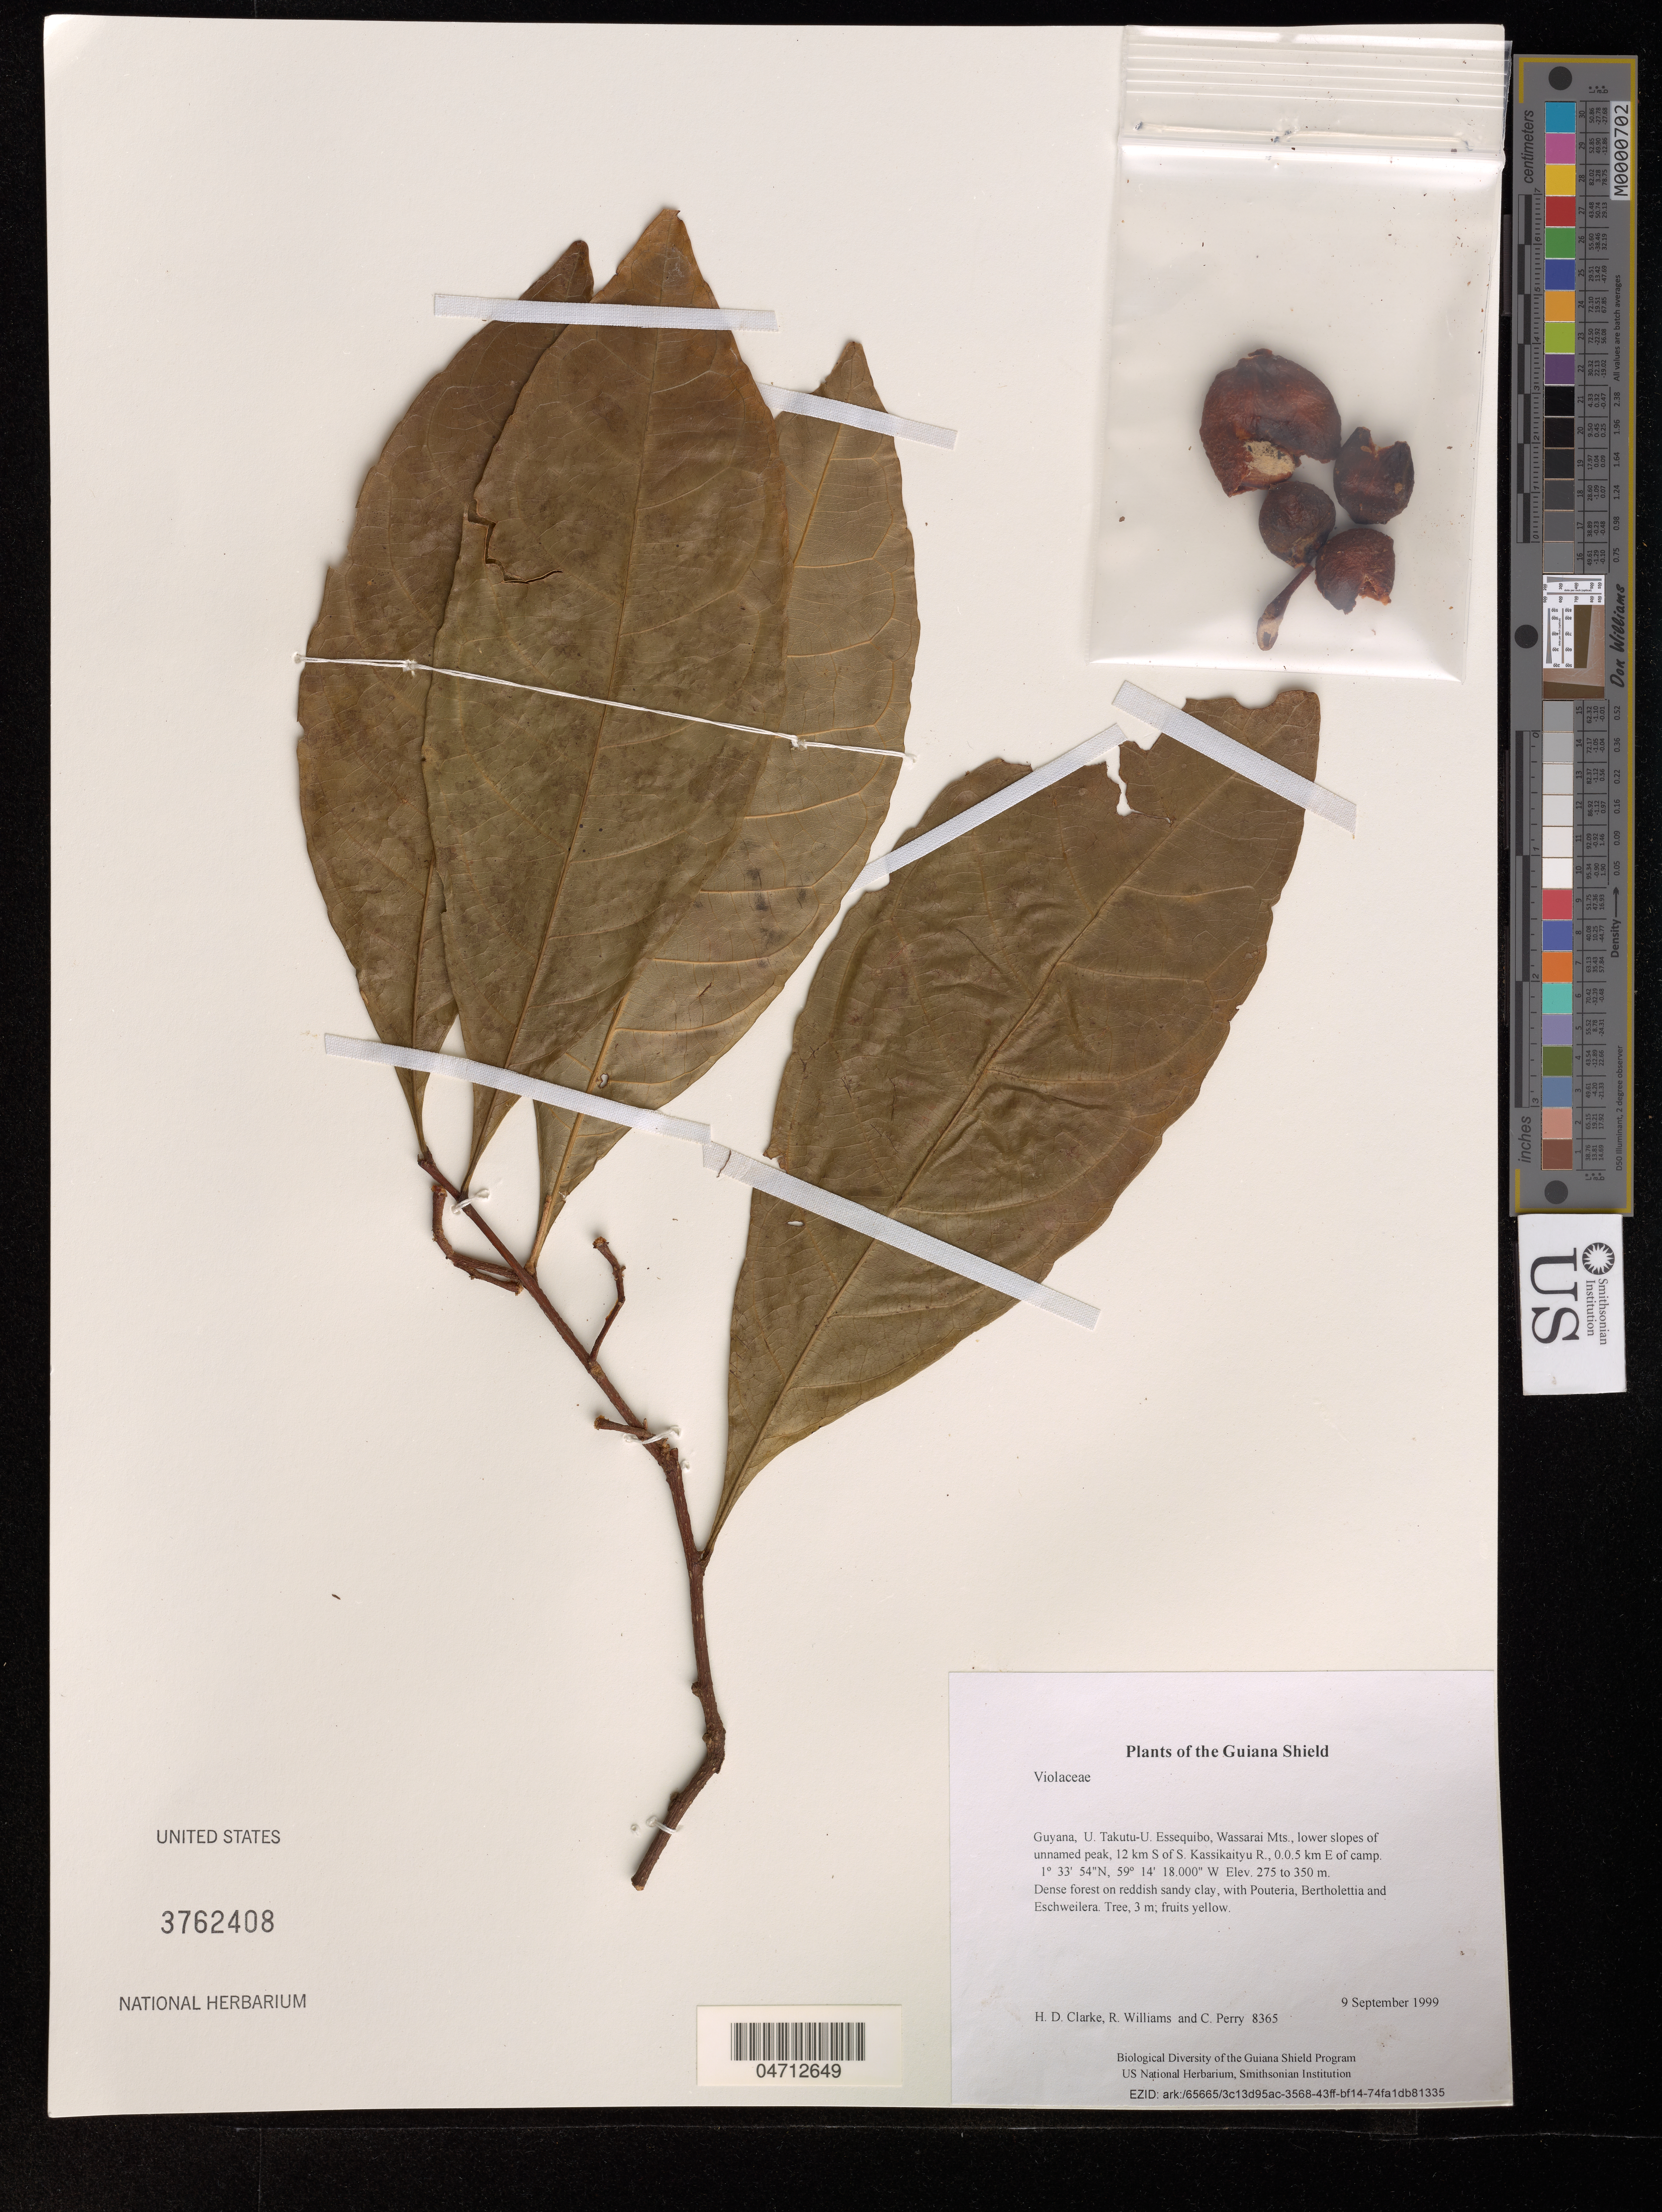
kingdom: Plantae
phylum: Tracheophyta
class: Magnoliopsida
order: Malpighiales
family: Violaceae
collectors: H. D. Clarke, R. Williams & C. Perry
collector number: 8365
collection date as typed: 9 September 1999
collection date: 1999-09-09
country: Guyana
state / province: U. Takutu-U. Essequibo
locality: Wassarai Mts., lower slopes of unnamed peak, 12 km S of S. Kassikaityu R., 0.0.5 km E of camp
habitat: Dense forest on reddish sandy clay, with Pouteria, Bertholettia and Eschweilera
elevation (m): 275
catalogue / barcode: US 3762408